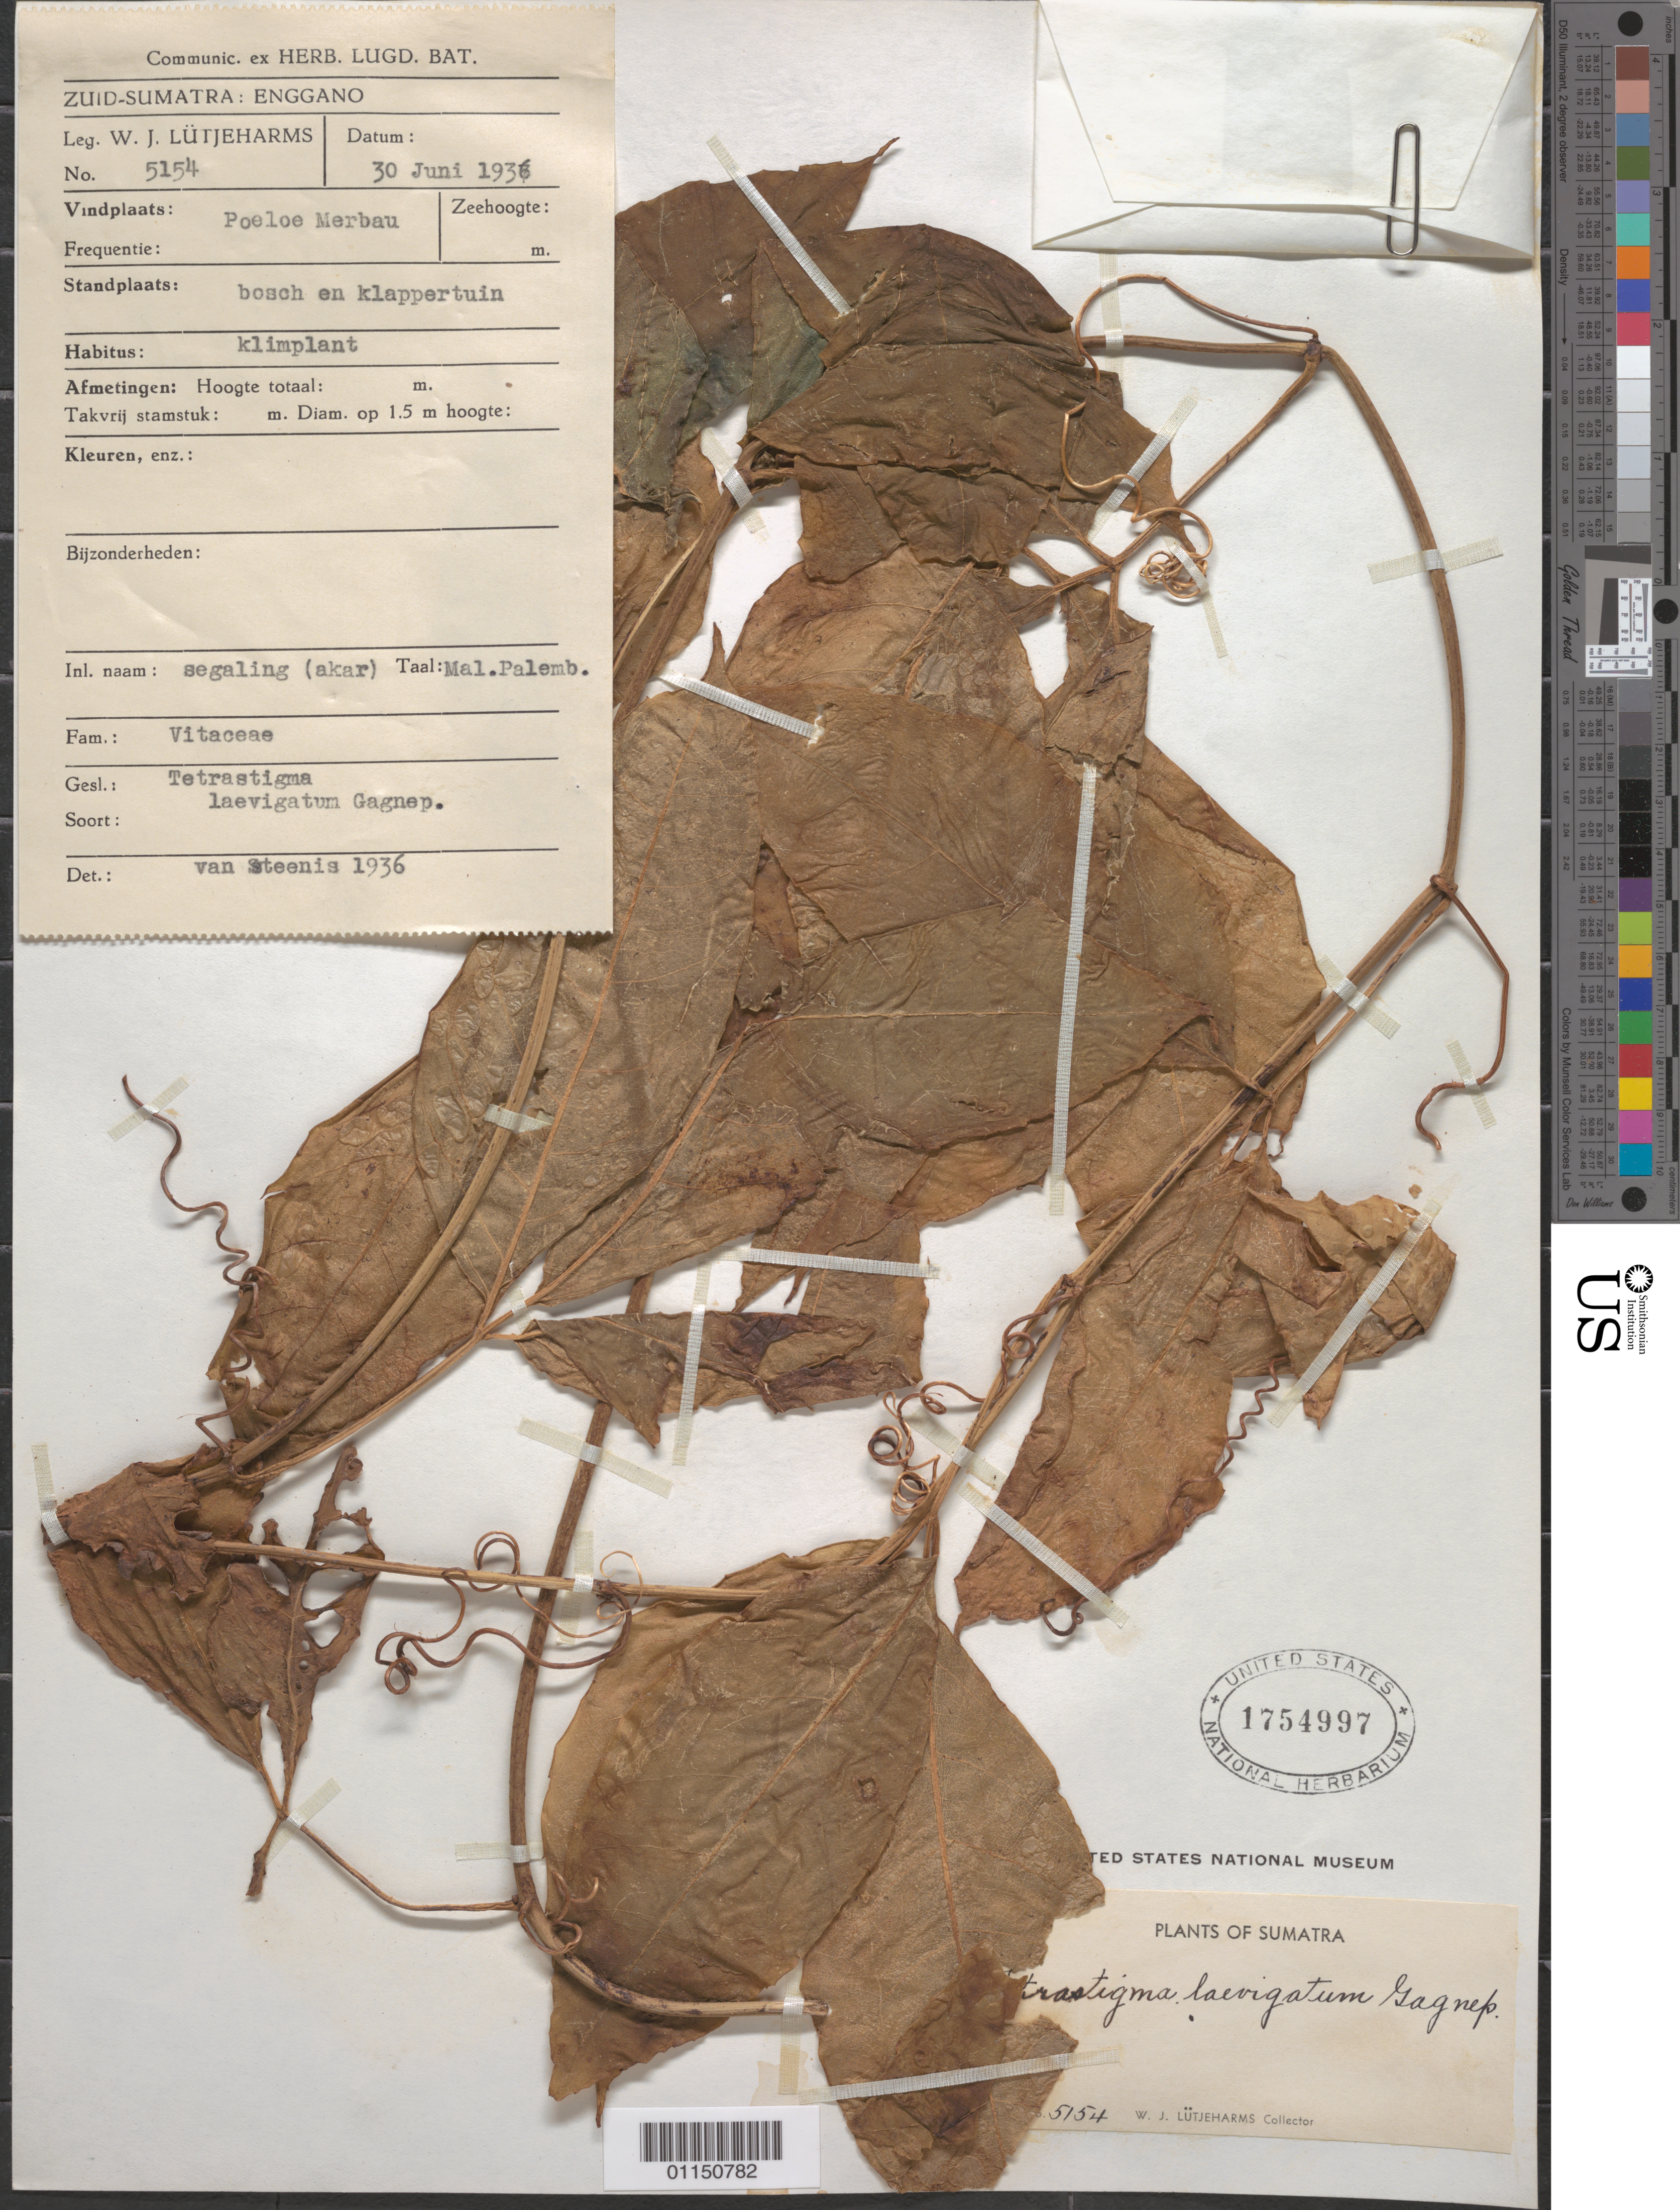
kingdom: Plantae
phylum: Tracheophyta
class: Magnoliopsida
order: Vitales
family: Vitaceae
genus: Tetrastigma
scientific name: Tetrastigma laevigatum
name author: (Blume) Gagnep.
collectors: W. Lutjeharms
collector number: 5154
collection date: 1936-06-30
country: Indonesia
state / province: Sumatra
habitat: Klimplant.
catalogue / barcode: US 1754997